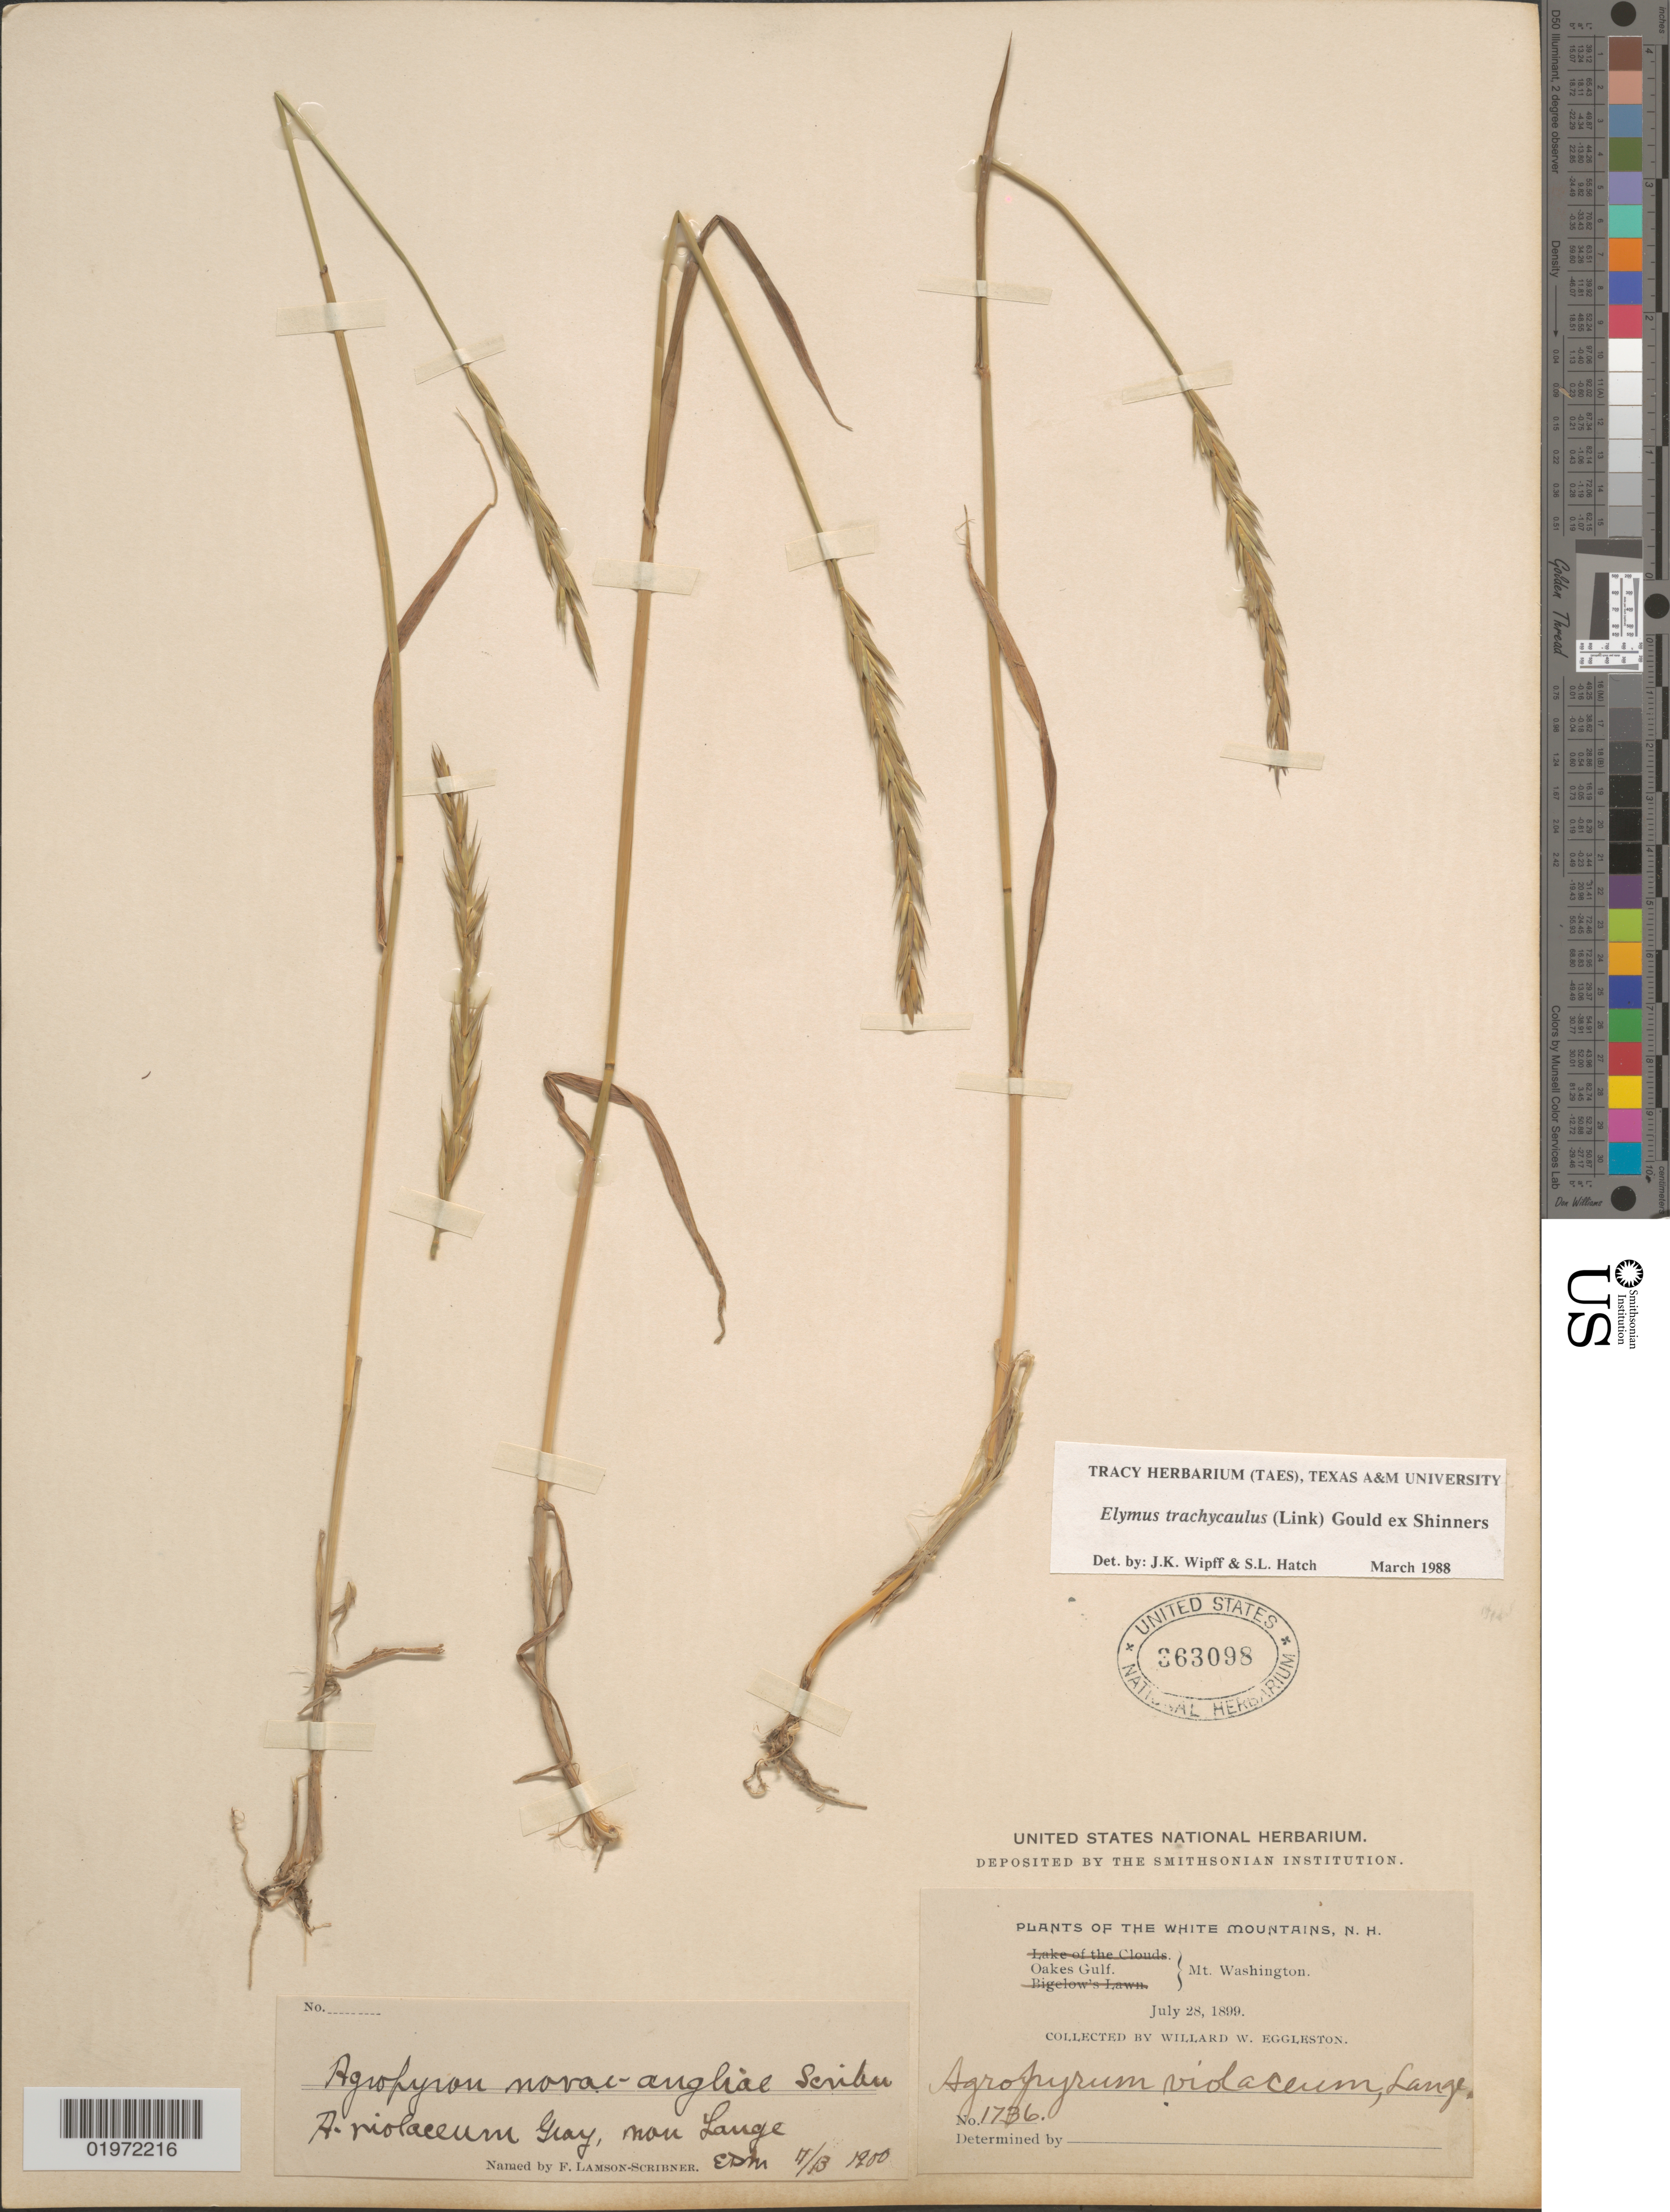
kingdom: Plantae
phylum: Tracheophyta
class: Liliopsida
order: Poales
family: Poaceae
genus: Elymus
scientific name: Elymus trachycaulus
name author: (Link) Gould ex Shinners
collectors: W. W. Eggleston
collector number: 1736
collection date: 1899-07-28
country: United States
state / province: New Hampshire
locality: The White Mountains. Oakes Gulf. Mt. Washington.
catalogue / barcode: US 363098